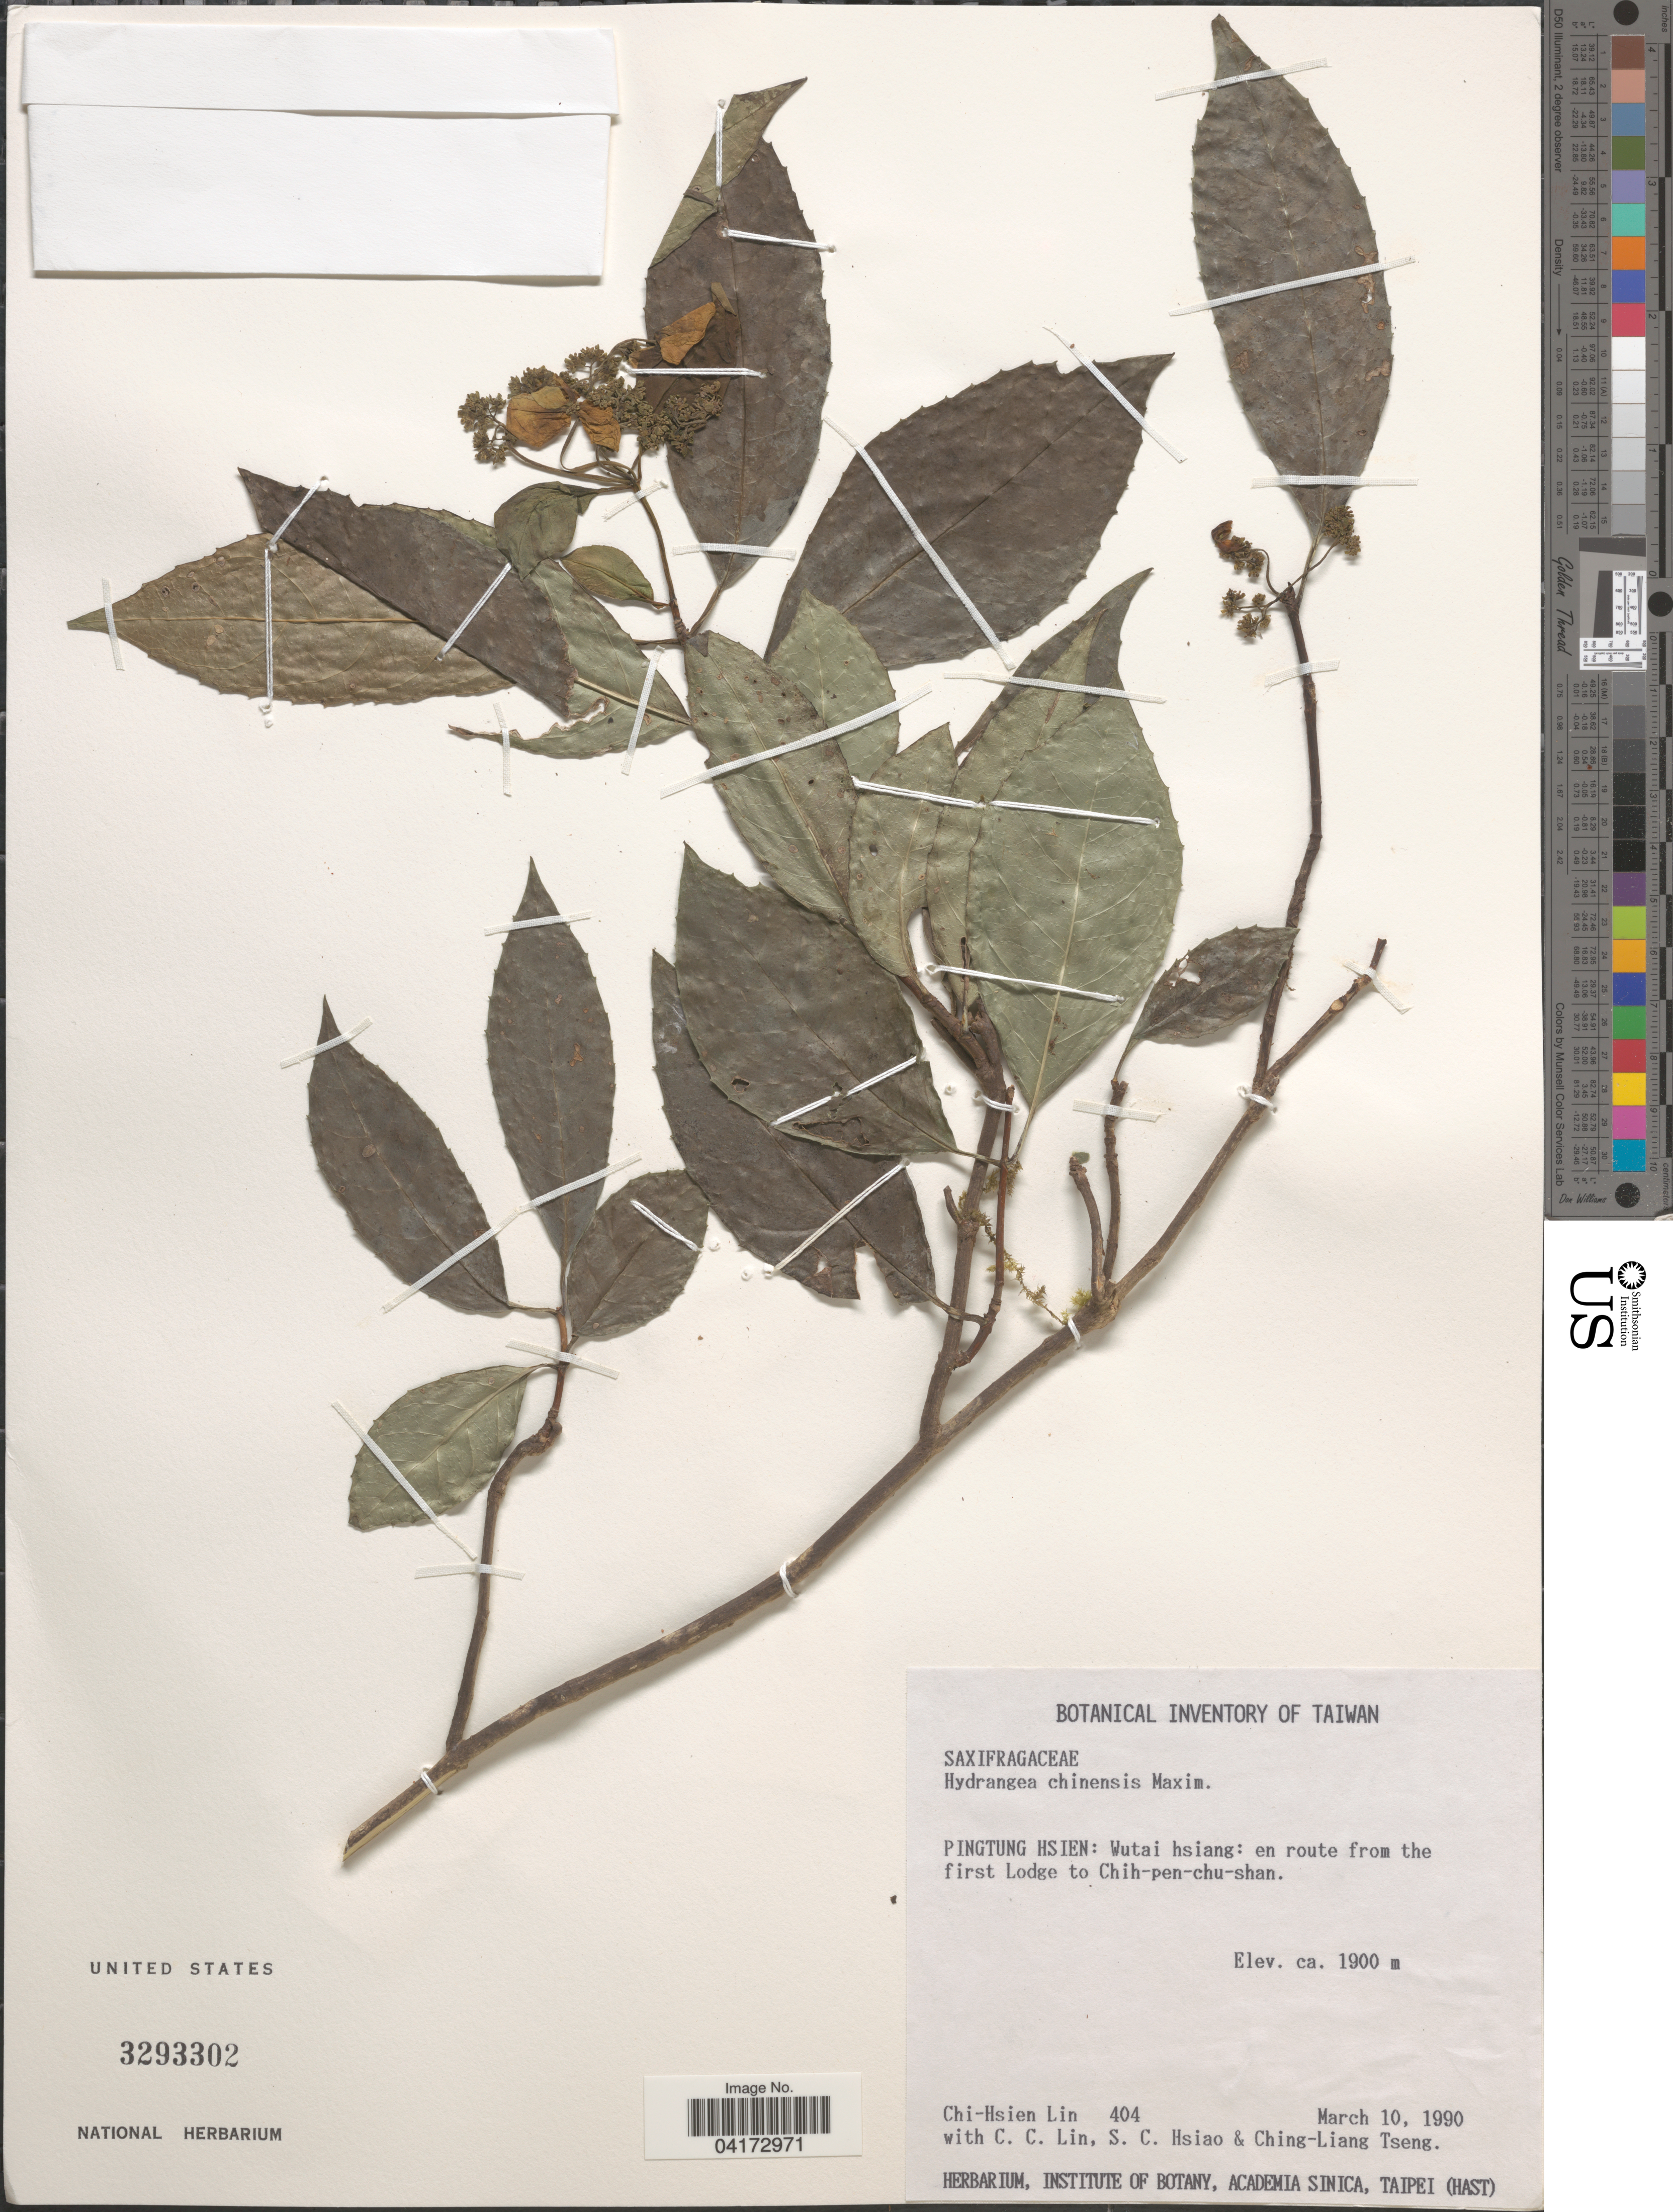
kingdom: Plantae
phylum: Tracheophyta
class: Magnoliopsida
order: Cornales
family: Hydrangeaceae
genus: Hydrangea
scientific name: Hydrangea chinensis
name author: Maxim.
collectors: C. Lin, C. Lin, S. Hsiao & C. Tseng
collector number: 404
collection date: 1990-03-10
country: Taiwan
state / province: Pingtung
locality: Pingtung Hsien: Wutai hsiang: en route from the first Lodge to Chih-pen-chu-shan.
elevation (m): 1900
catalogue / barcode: US 3293302